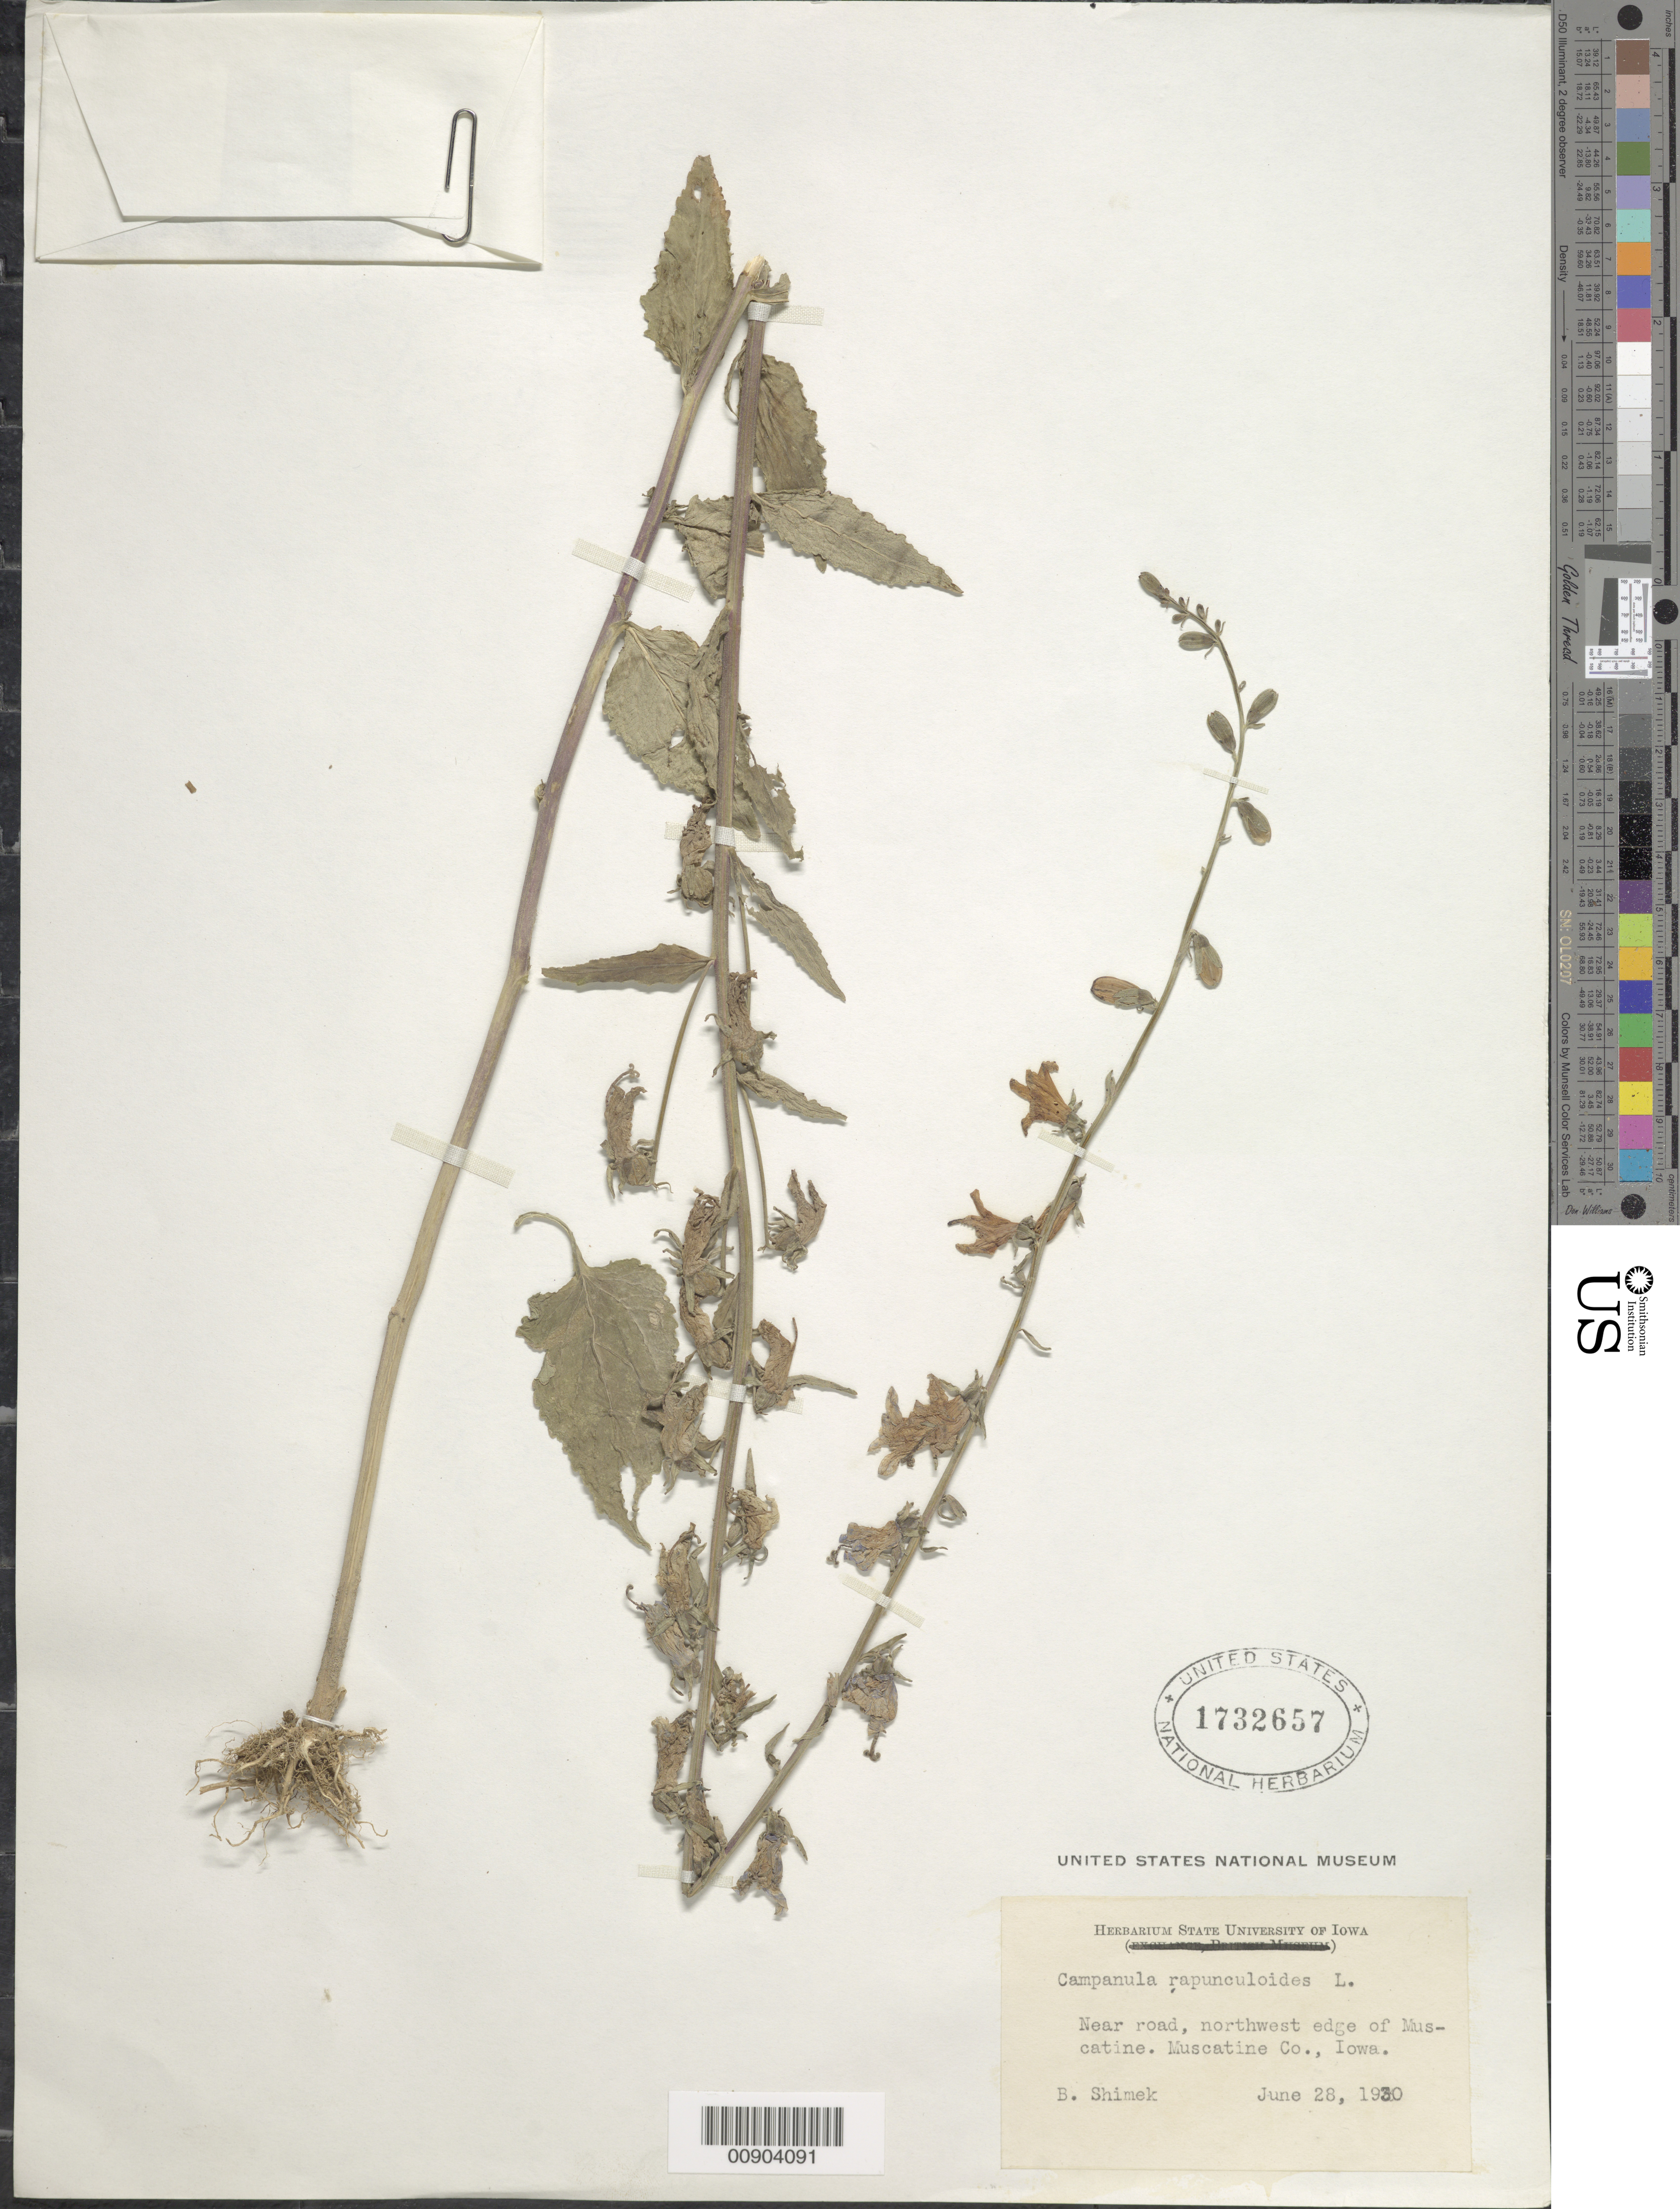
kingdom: Plantae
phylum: Tracheophyta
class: Magnoliopsida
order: Asterales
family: Campanulaceae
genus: Campanula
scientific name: Campanula rapunculoides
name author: L.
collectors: B. Shimek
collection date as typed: June 28, 1930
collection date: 1930-06-28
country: United States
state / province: Iowa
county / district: Muscatine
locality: Northwest edge of Muscatine.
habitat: near road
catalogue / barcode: US 1732657